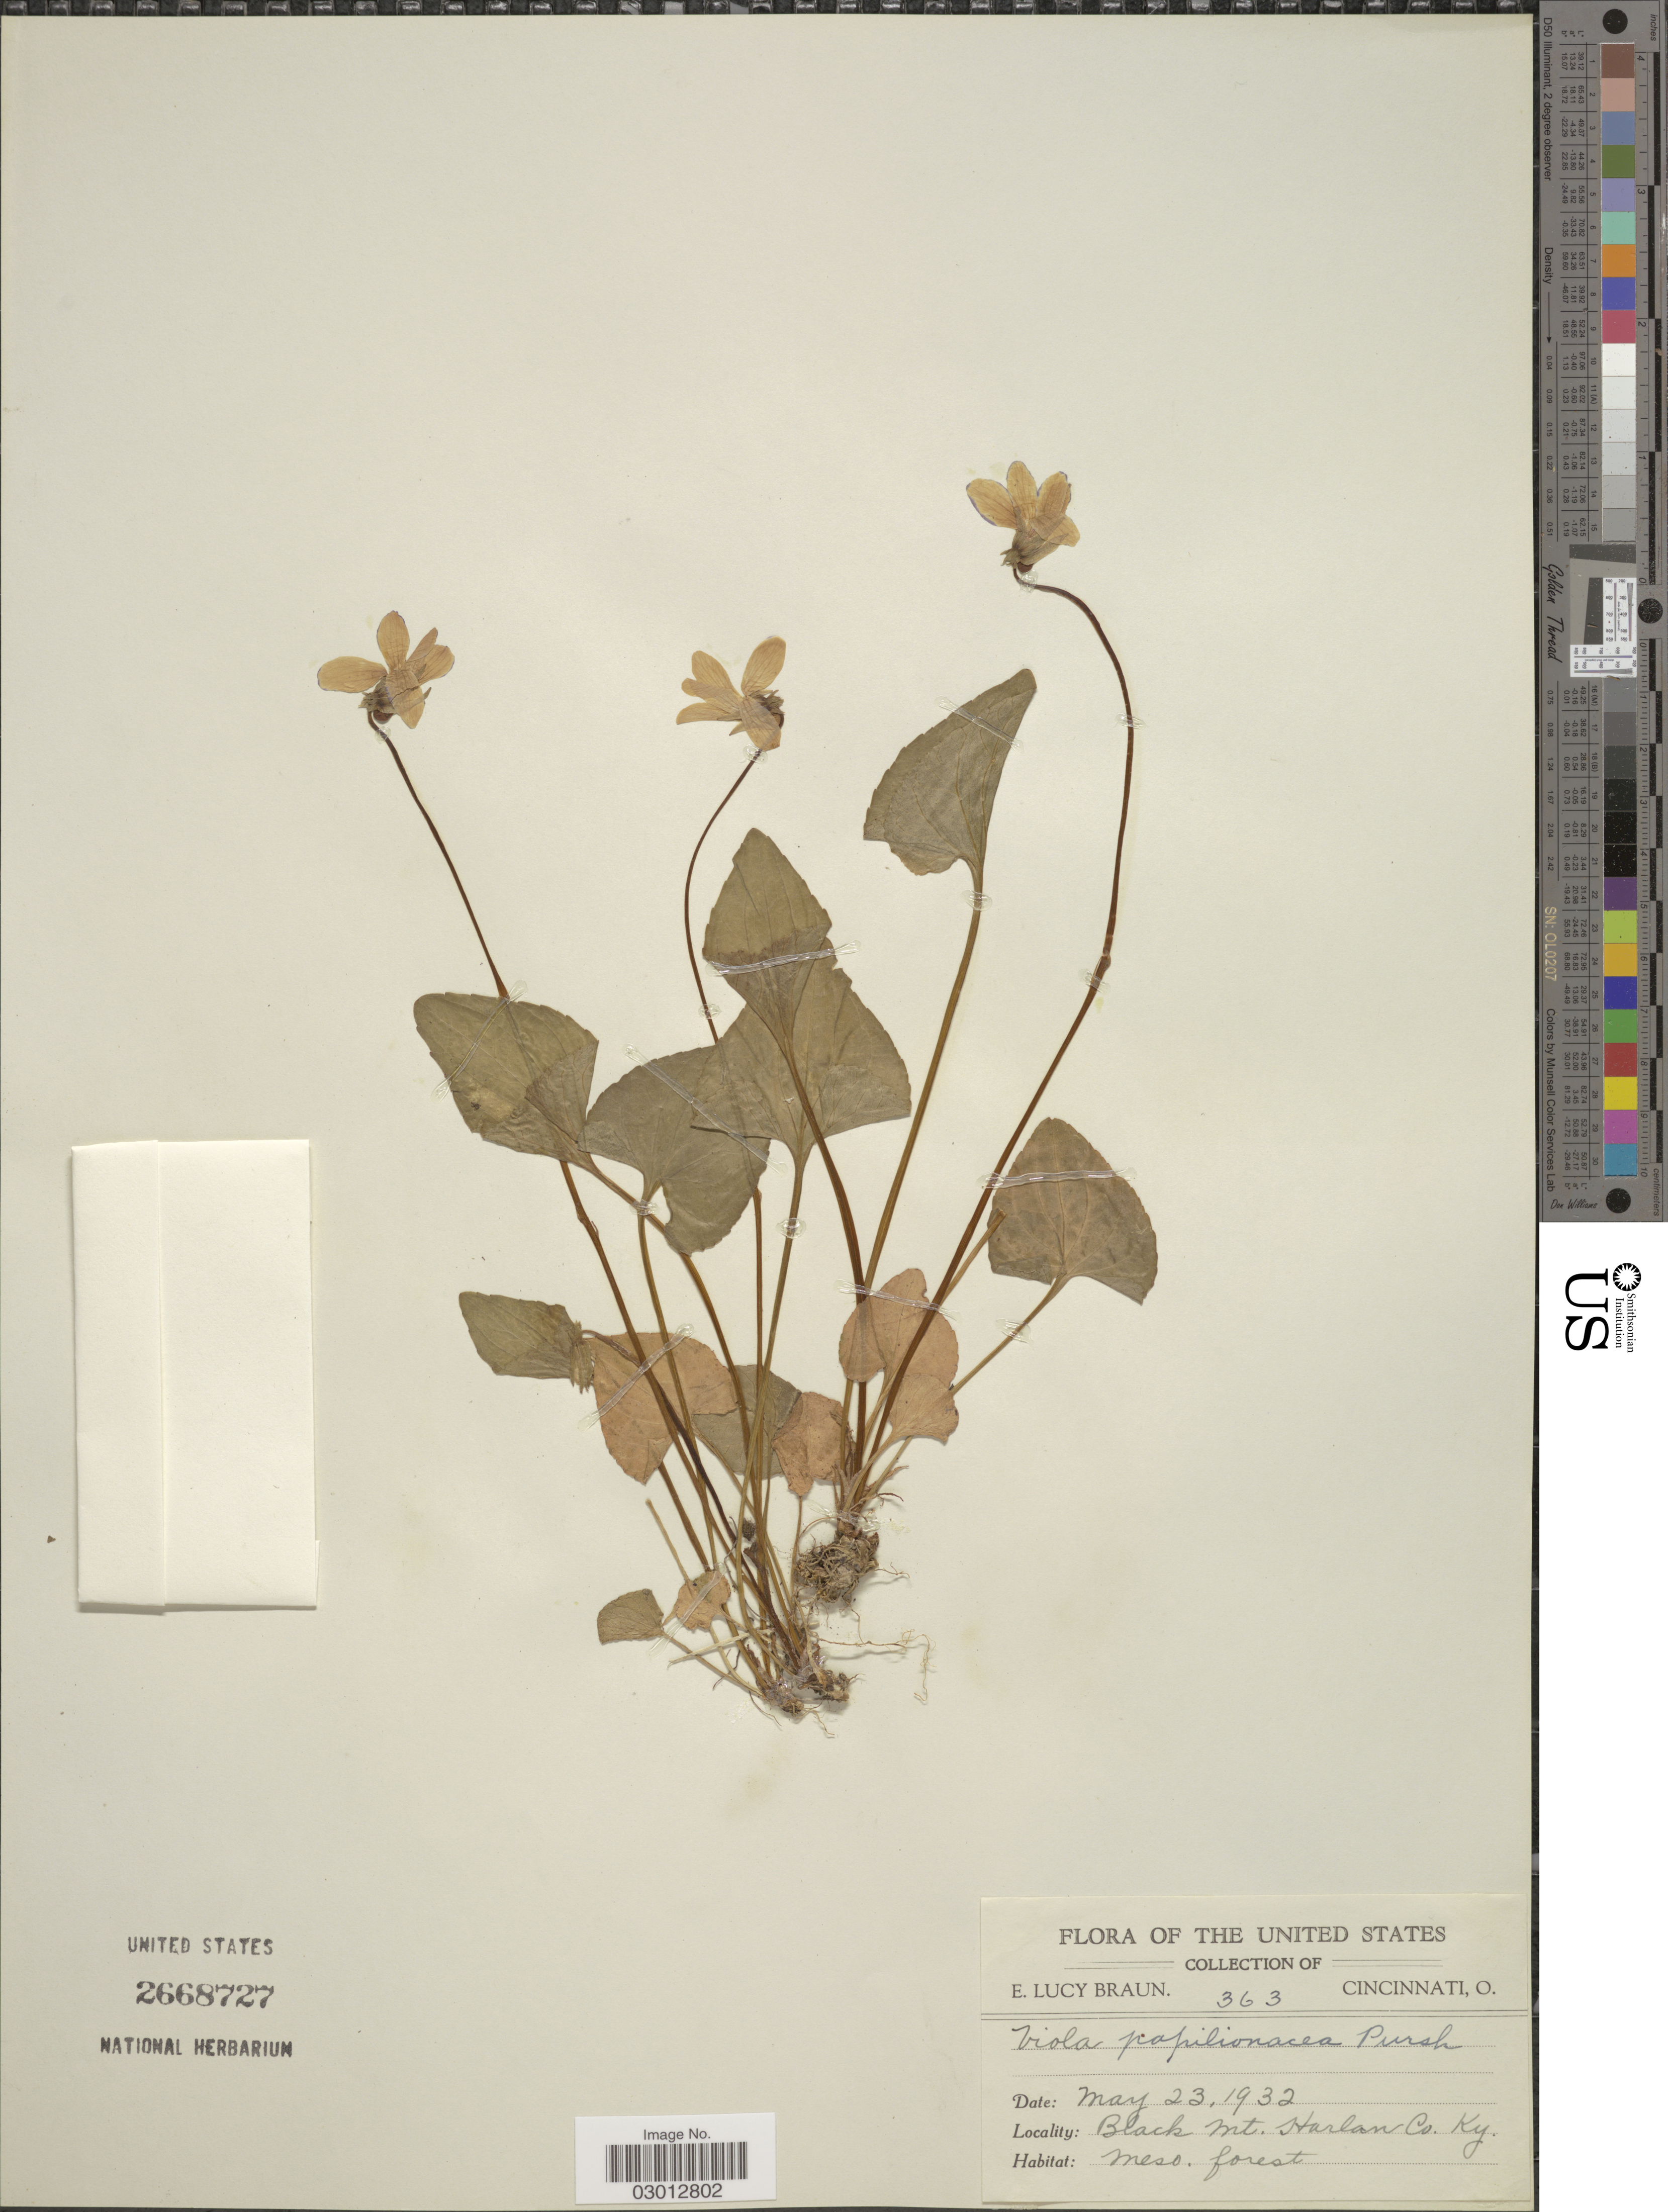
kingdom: Plantae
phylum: Tracheophyta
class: Magnoliopsida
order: Malpighiales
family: Violaceae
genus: Viola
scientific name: Viola papilionacea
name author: Pursh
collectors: E. L. Braun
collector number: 363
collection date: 1932-05-23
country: United States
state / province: Kentucky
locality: Black Mt. Harlan Co. Ky.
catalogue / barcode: US 2668727